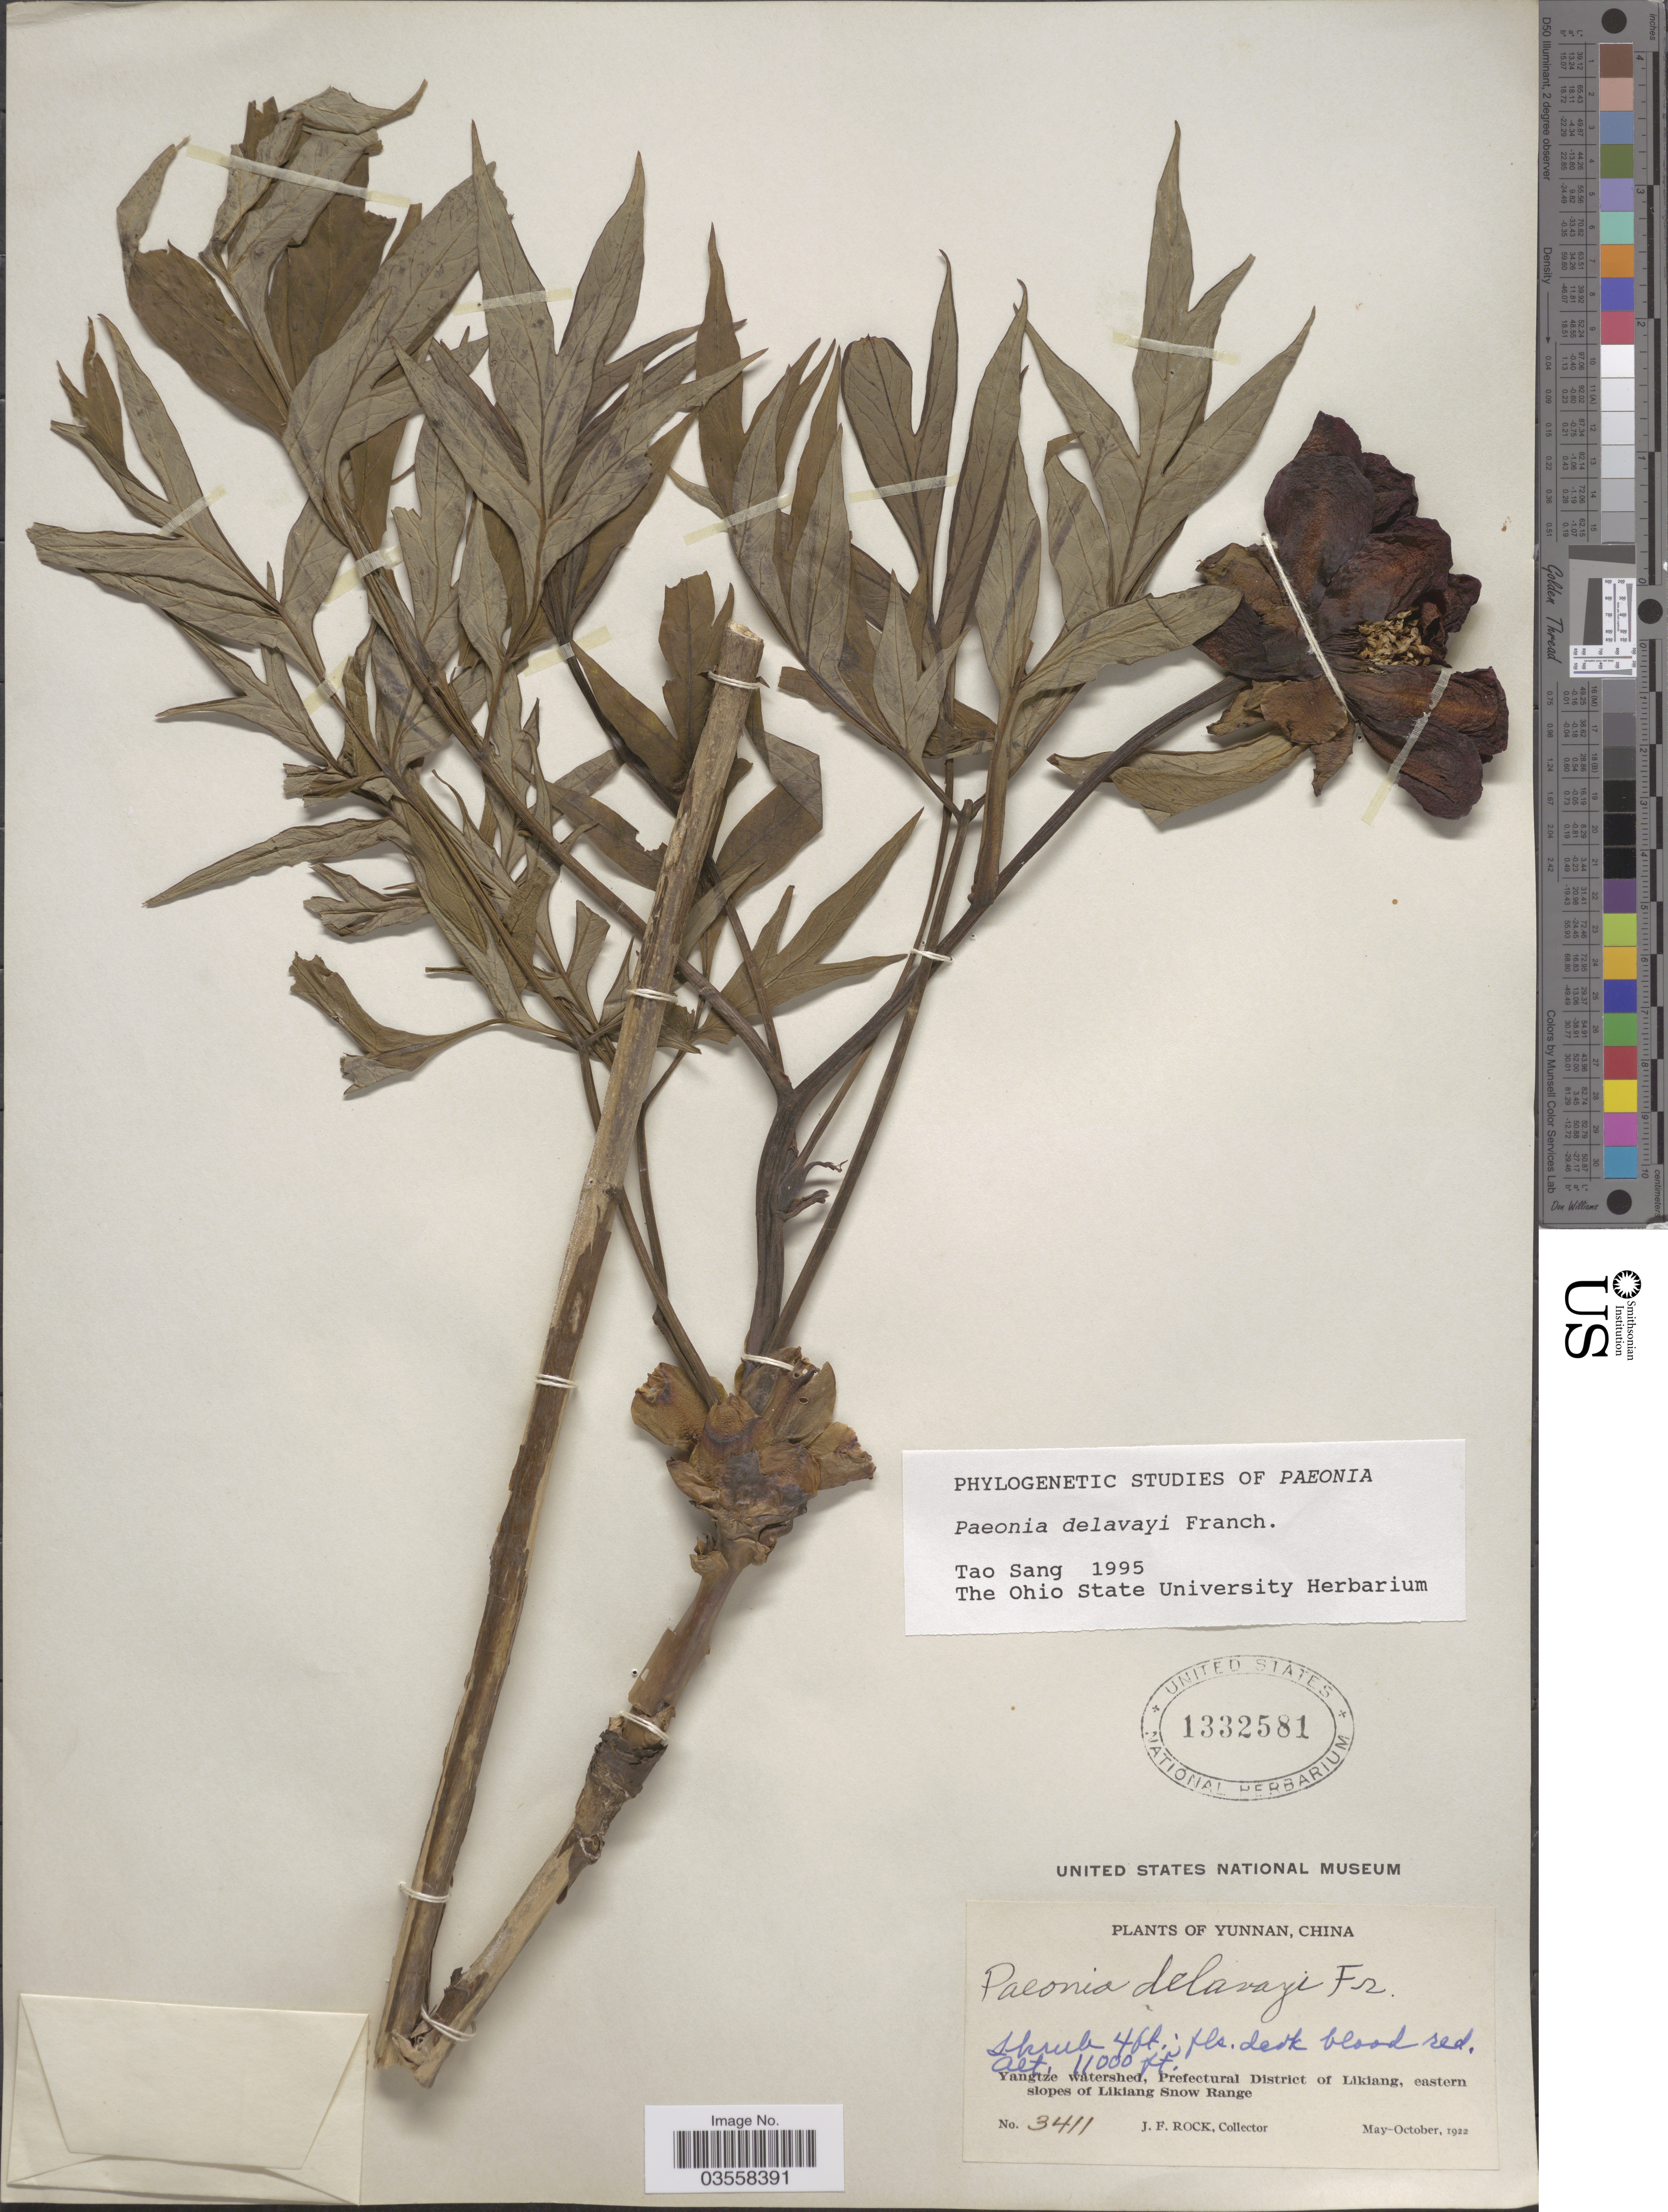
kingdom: Plantae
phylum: Tracheophyta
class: Magnoliopsida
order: Saxifragales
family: Paeoniaceae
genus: Paeonia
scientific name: Paeonia delavayi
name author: Franch.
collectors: J. Rock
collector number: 3411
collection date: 1922-05/1922-10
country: China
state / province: Yunnan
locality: Yangtze watershed, Prefectural District of Likiang, eastern slopes of Likiang Snow Range.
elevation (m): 3353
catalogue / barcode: US 1332581